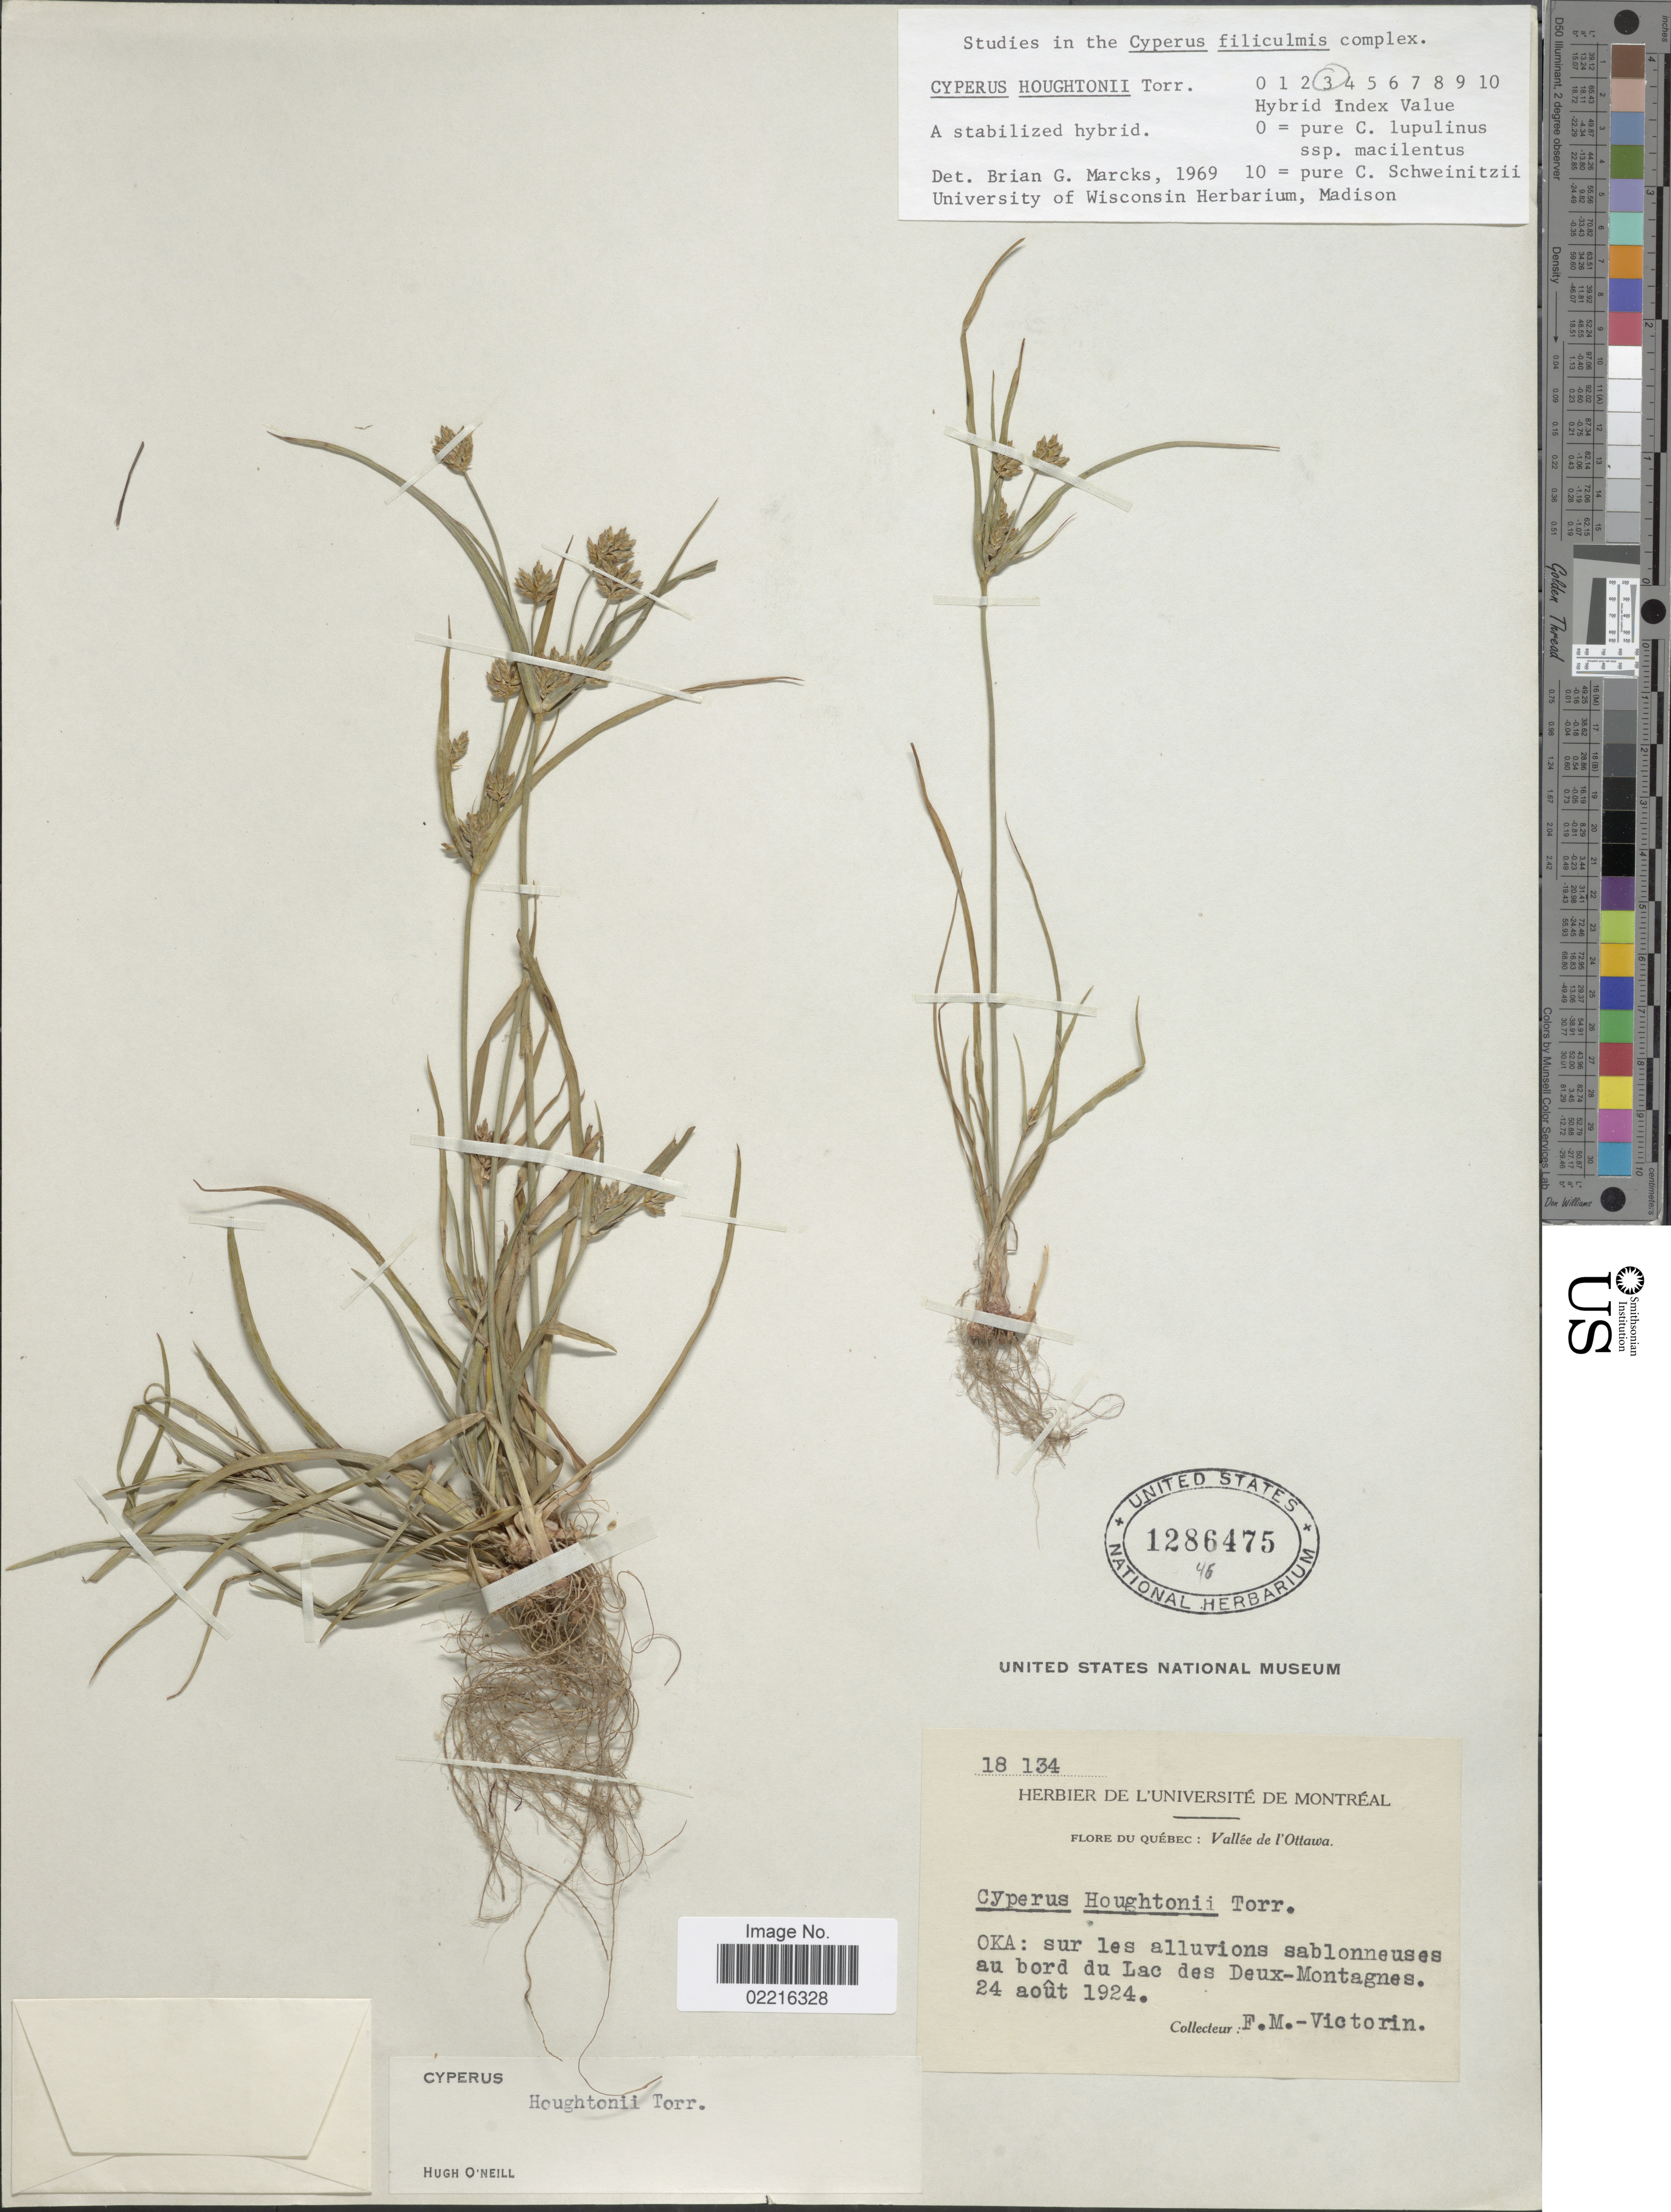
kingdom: Plantae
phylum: Tracheophyta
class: Liliopsida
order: Poales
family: Cyperaceae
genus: Cyperus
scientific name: Cyperus houghtonii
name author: Torr.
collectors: Fr. Marie-Victorin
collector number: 18134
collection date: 1924-08-24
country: Canada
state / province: Quebec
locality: Vallee de l'Ottawa, Oka, du Lac des Deux-Montagnes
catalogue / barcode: US 1286475